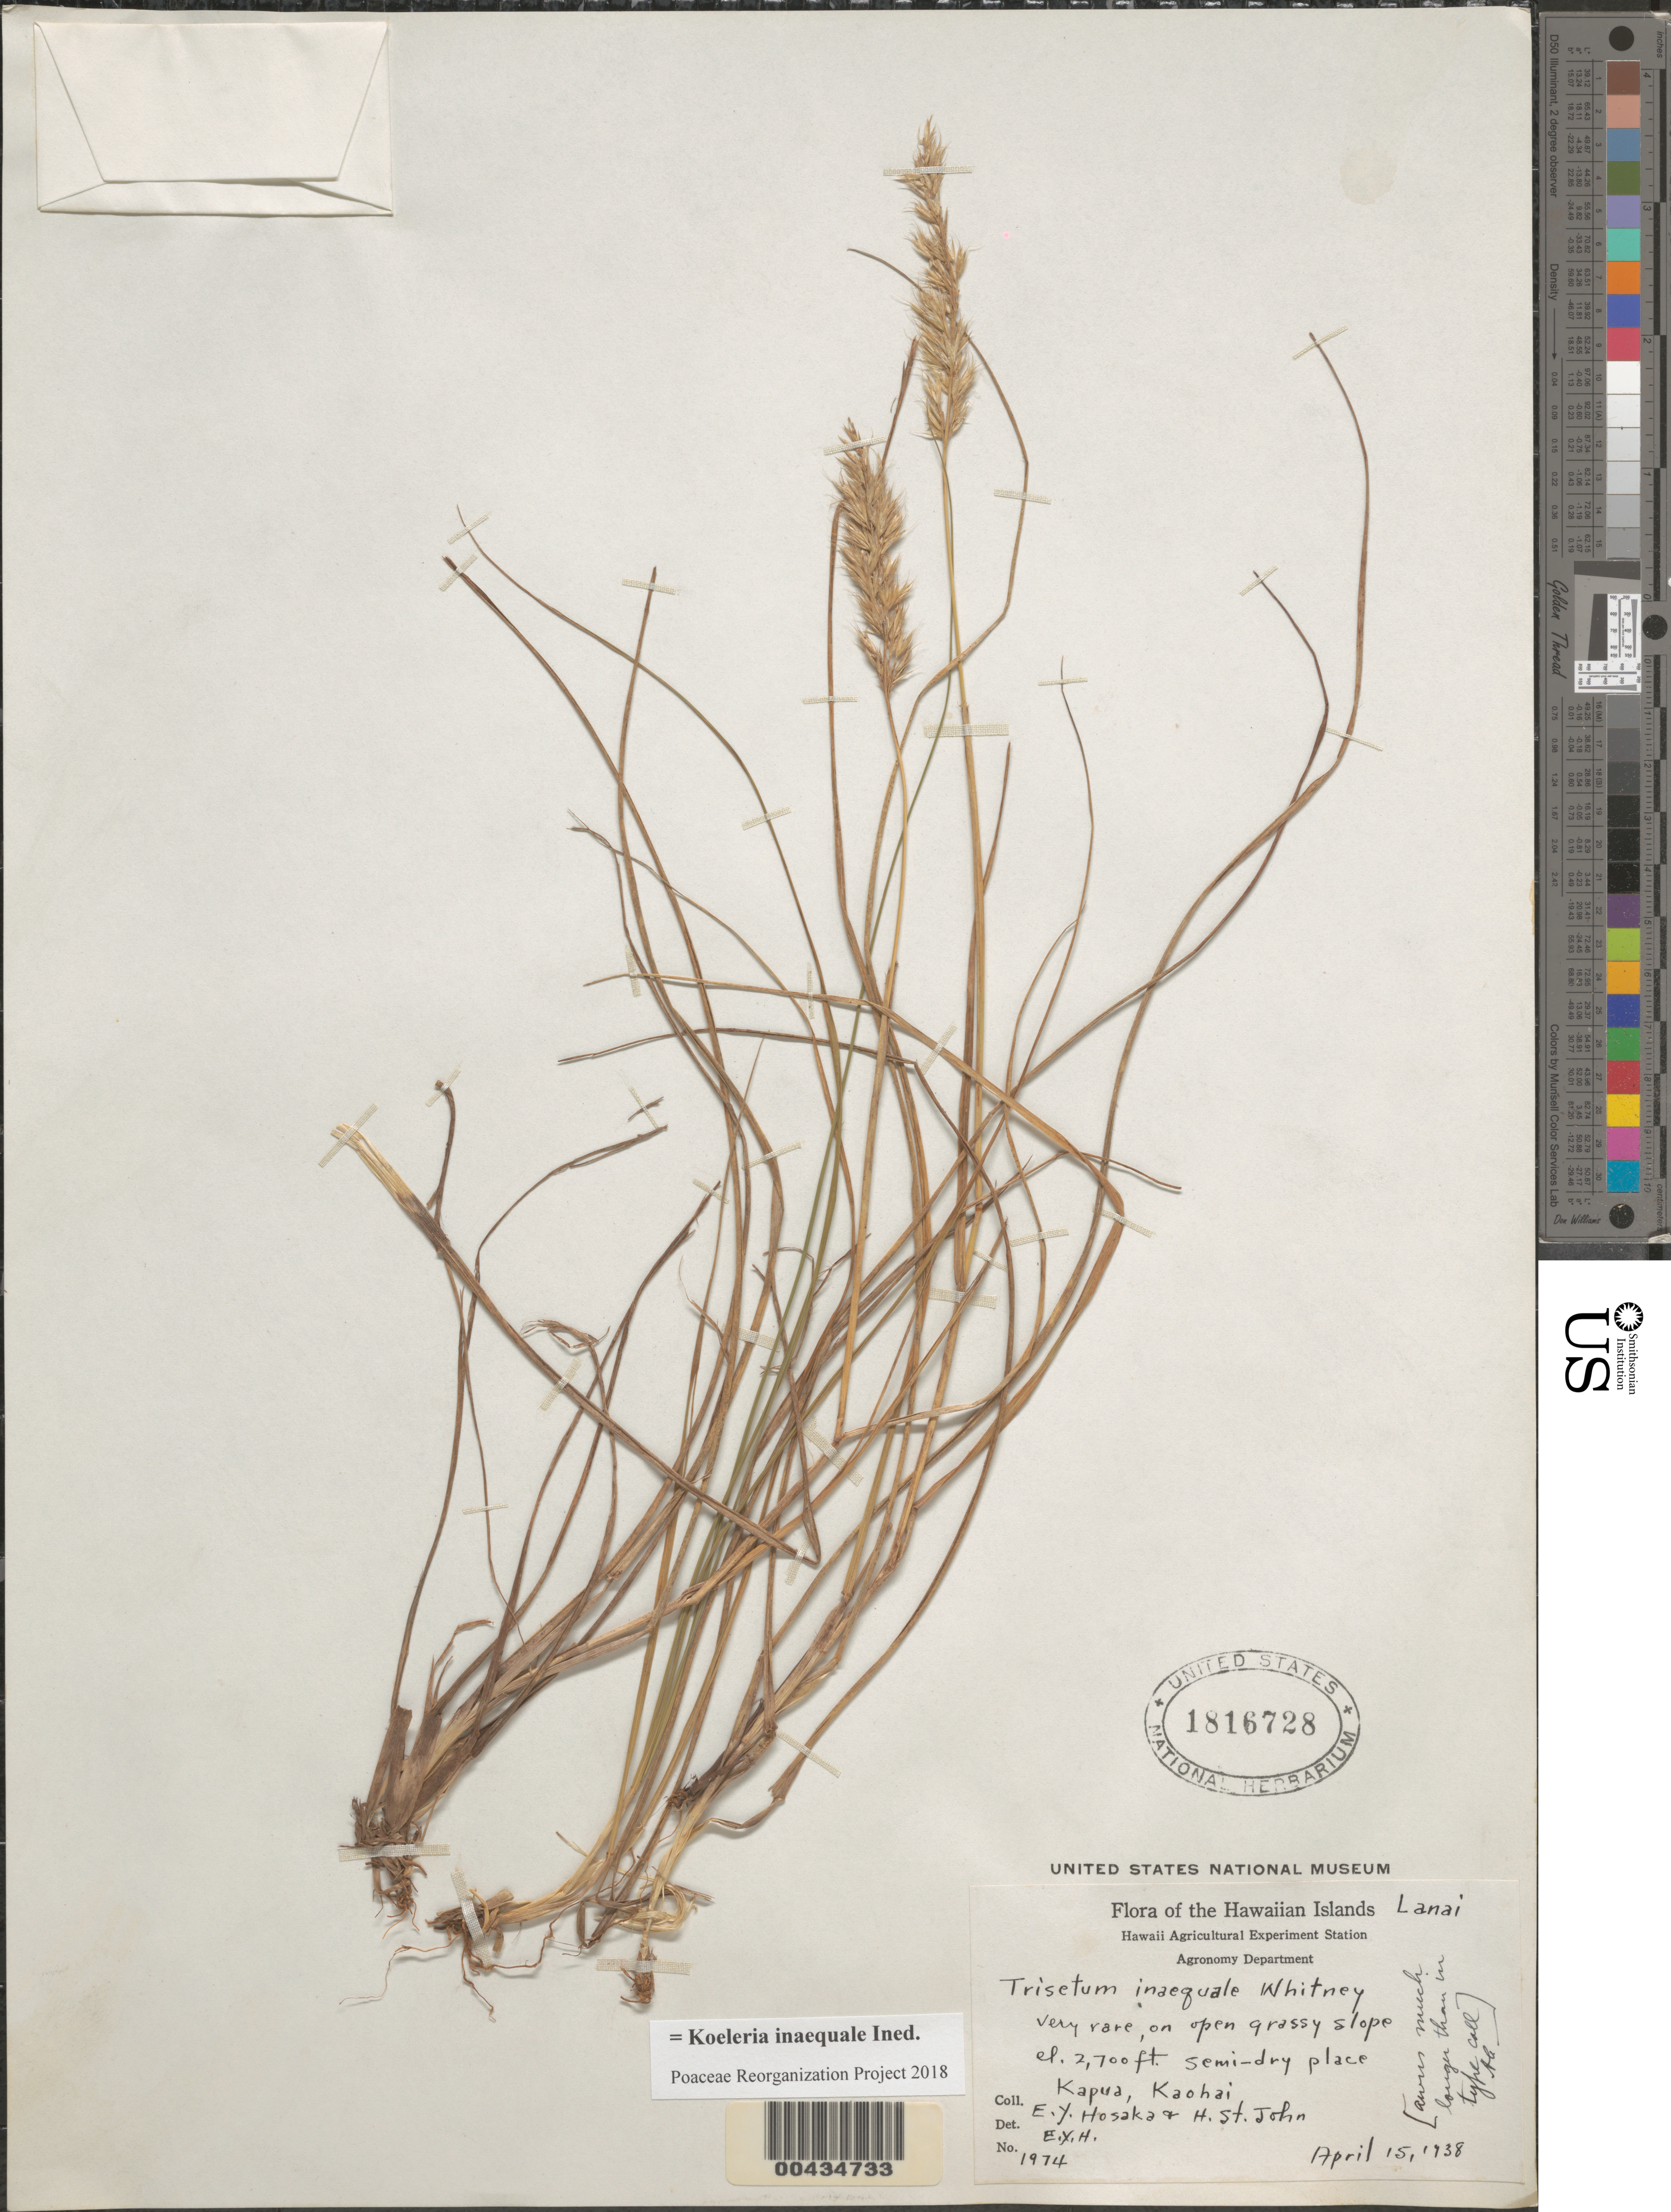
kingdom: Plantae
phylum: Tracheophyta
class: Liliopsida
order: Poales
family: Poaceae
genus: Koeleria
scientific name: Koeleria inaequalis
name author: (Whitney) Barberá et al.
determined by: Poaceae Reorganization Project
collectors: E. Y. Hosaka & H. St. John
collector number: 1974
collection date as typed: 15 Apr 1938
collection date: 1938-04-15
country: United States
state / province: Hawaii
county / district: Maui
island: Lana'i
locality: Kapua, Kaohai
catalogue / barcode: US 1816728